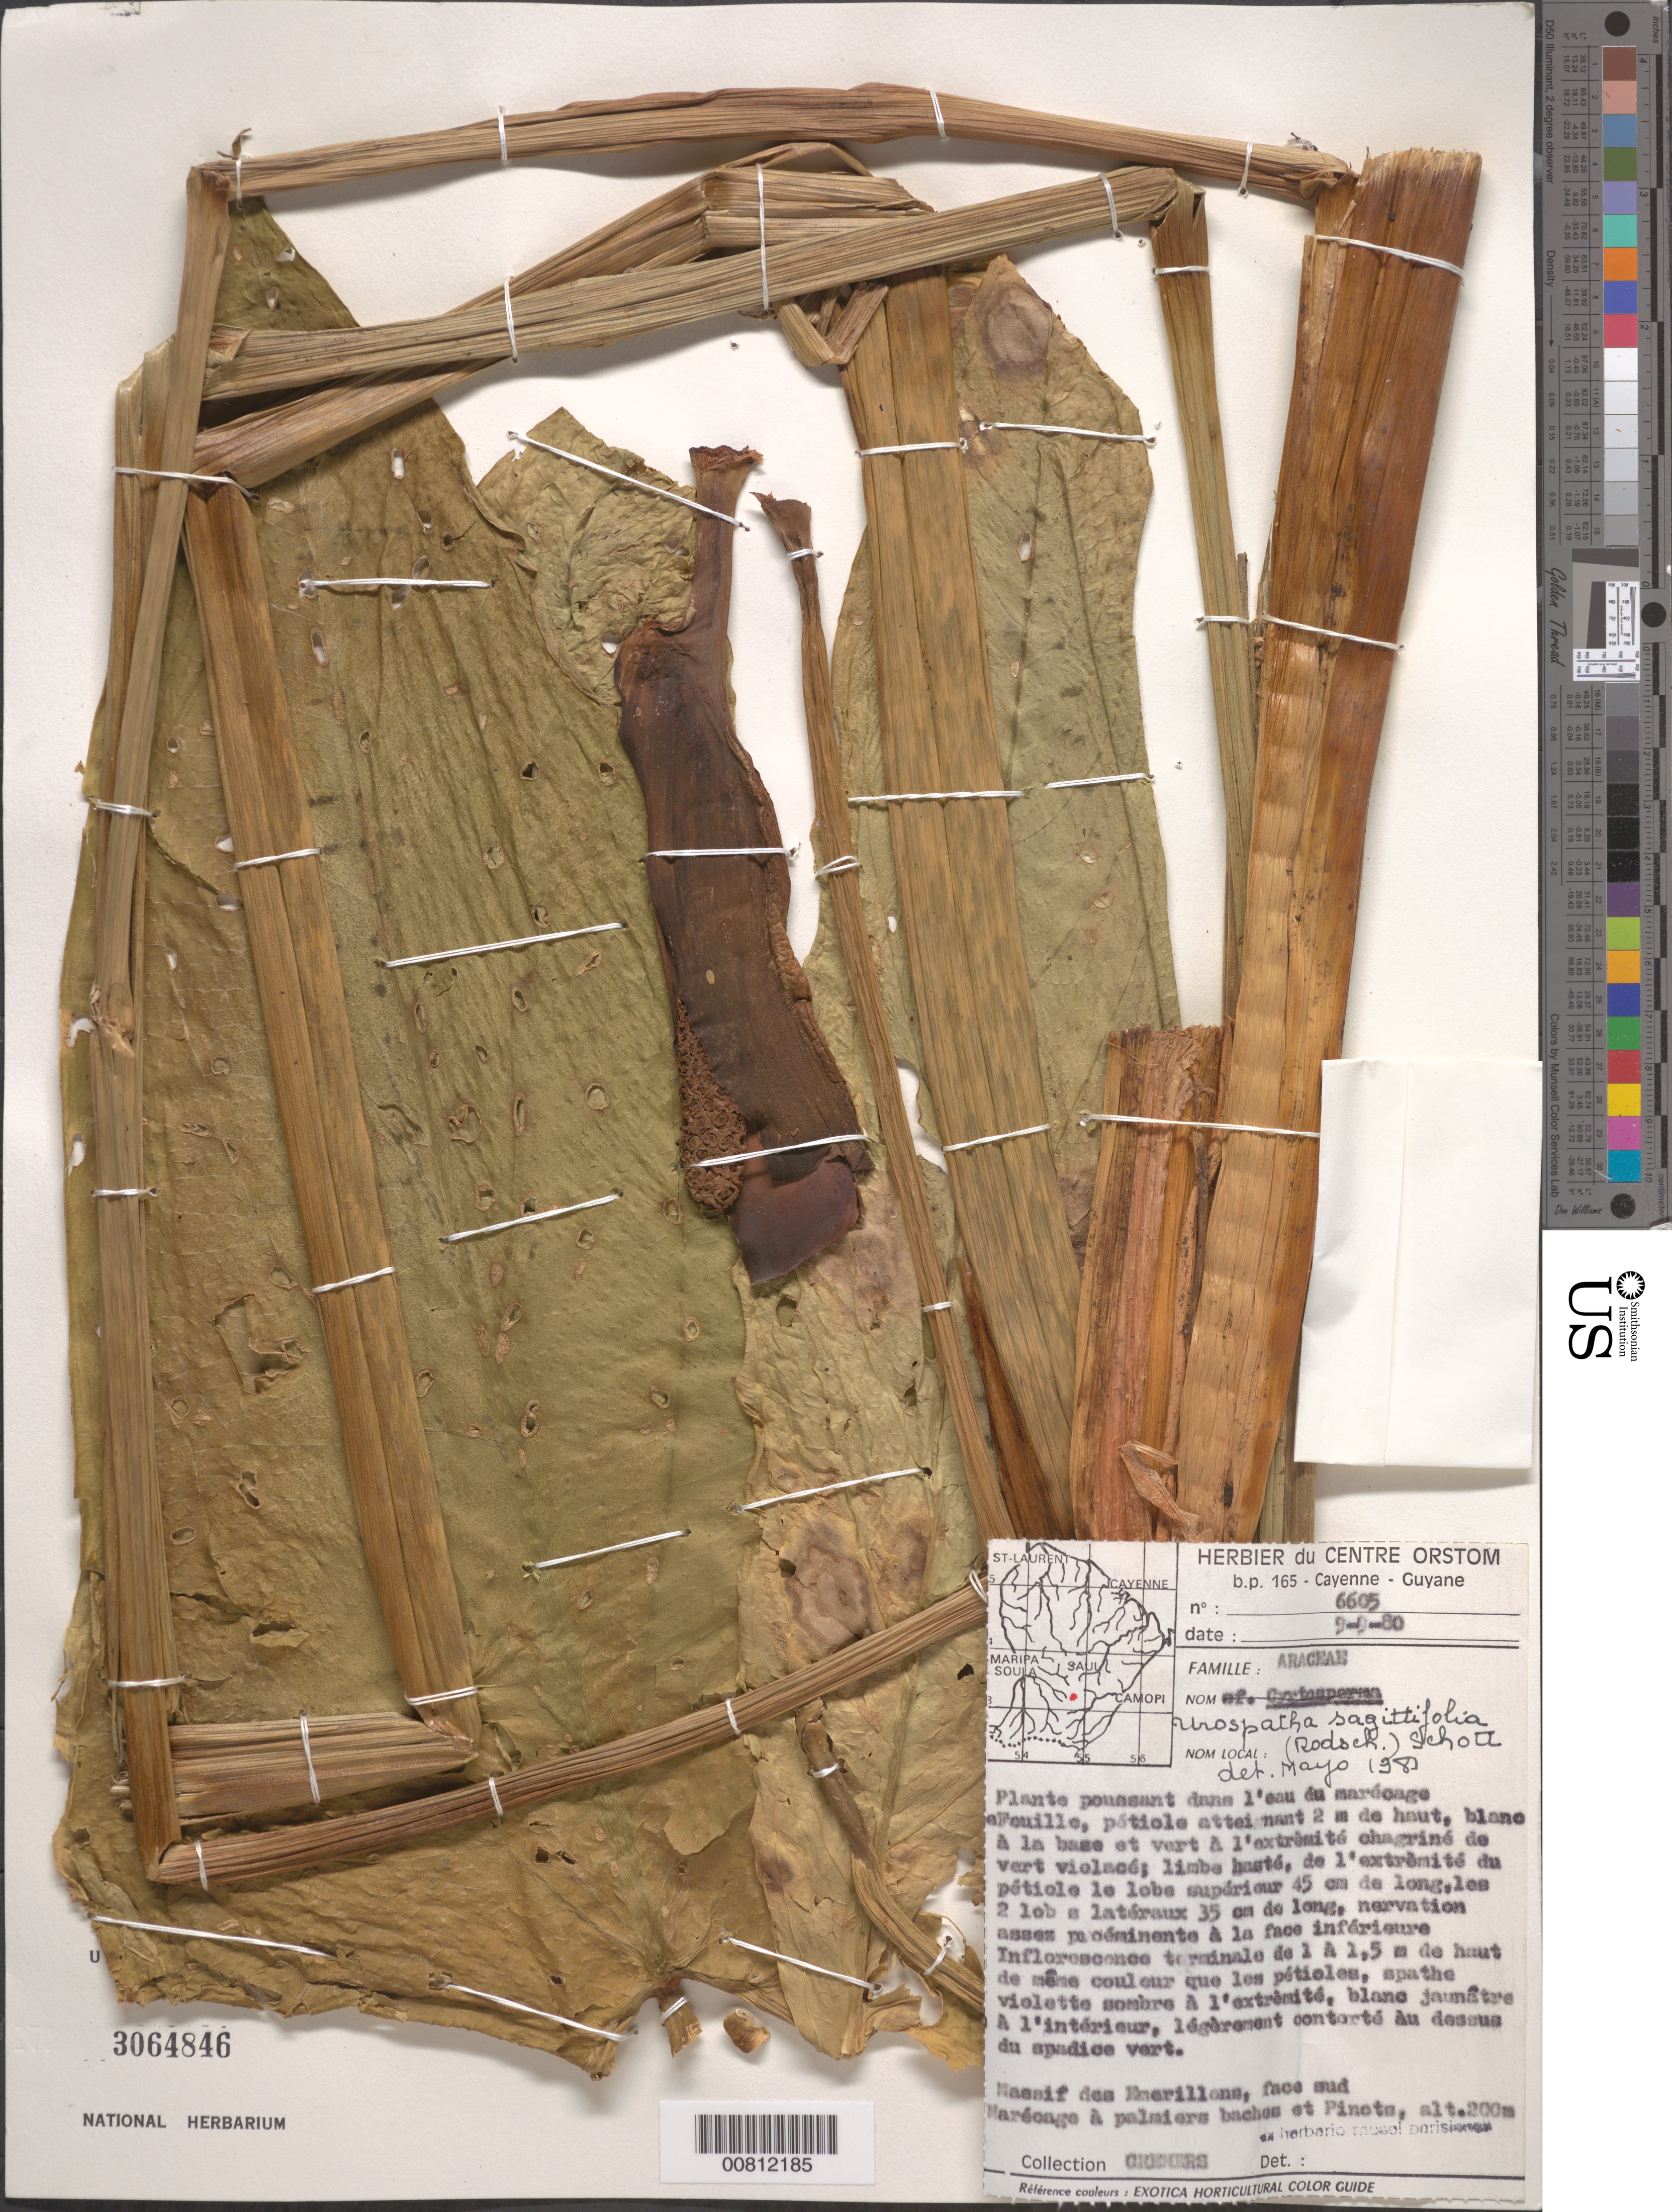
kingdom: Plantae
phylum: Tracheophyta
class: Liliopsida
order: Alismatales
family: Araceae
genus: Urospatha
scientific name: Urospatha sagittifolia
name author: (Rudge) Schott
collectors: G. Cremers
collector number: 6605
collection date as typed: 9-Sep-80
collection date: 1980-09-09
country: French Guiana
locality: Émerillon Massif, face sud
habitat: Marécage à palmiere baches et pinots, plante pouesant dans l'eau du marécage Feuille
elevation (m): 200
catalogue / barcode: US 3064846